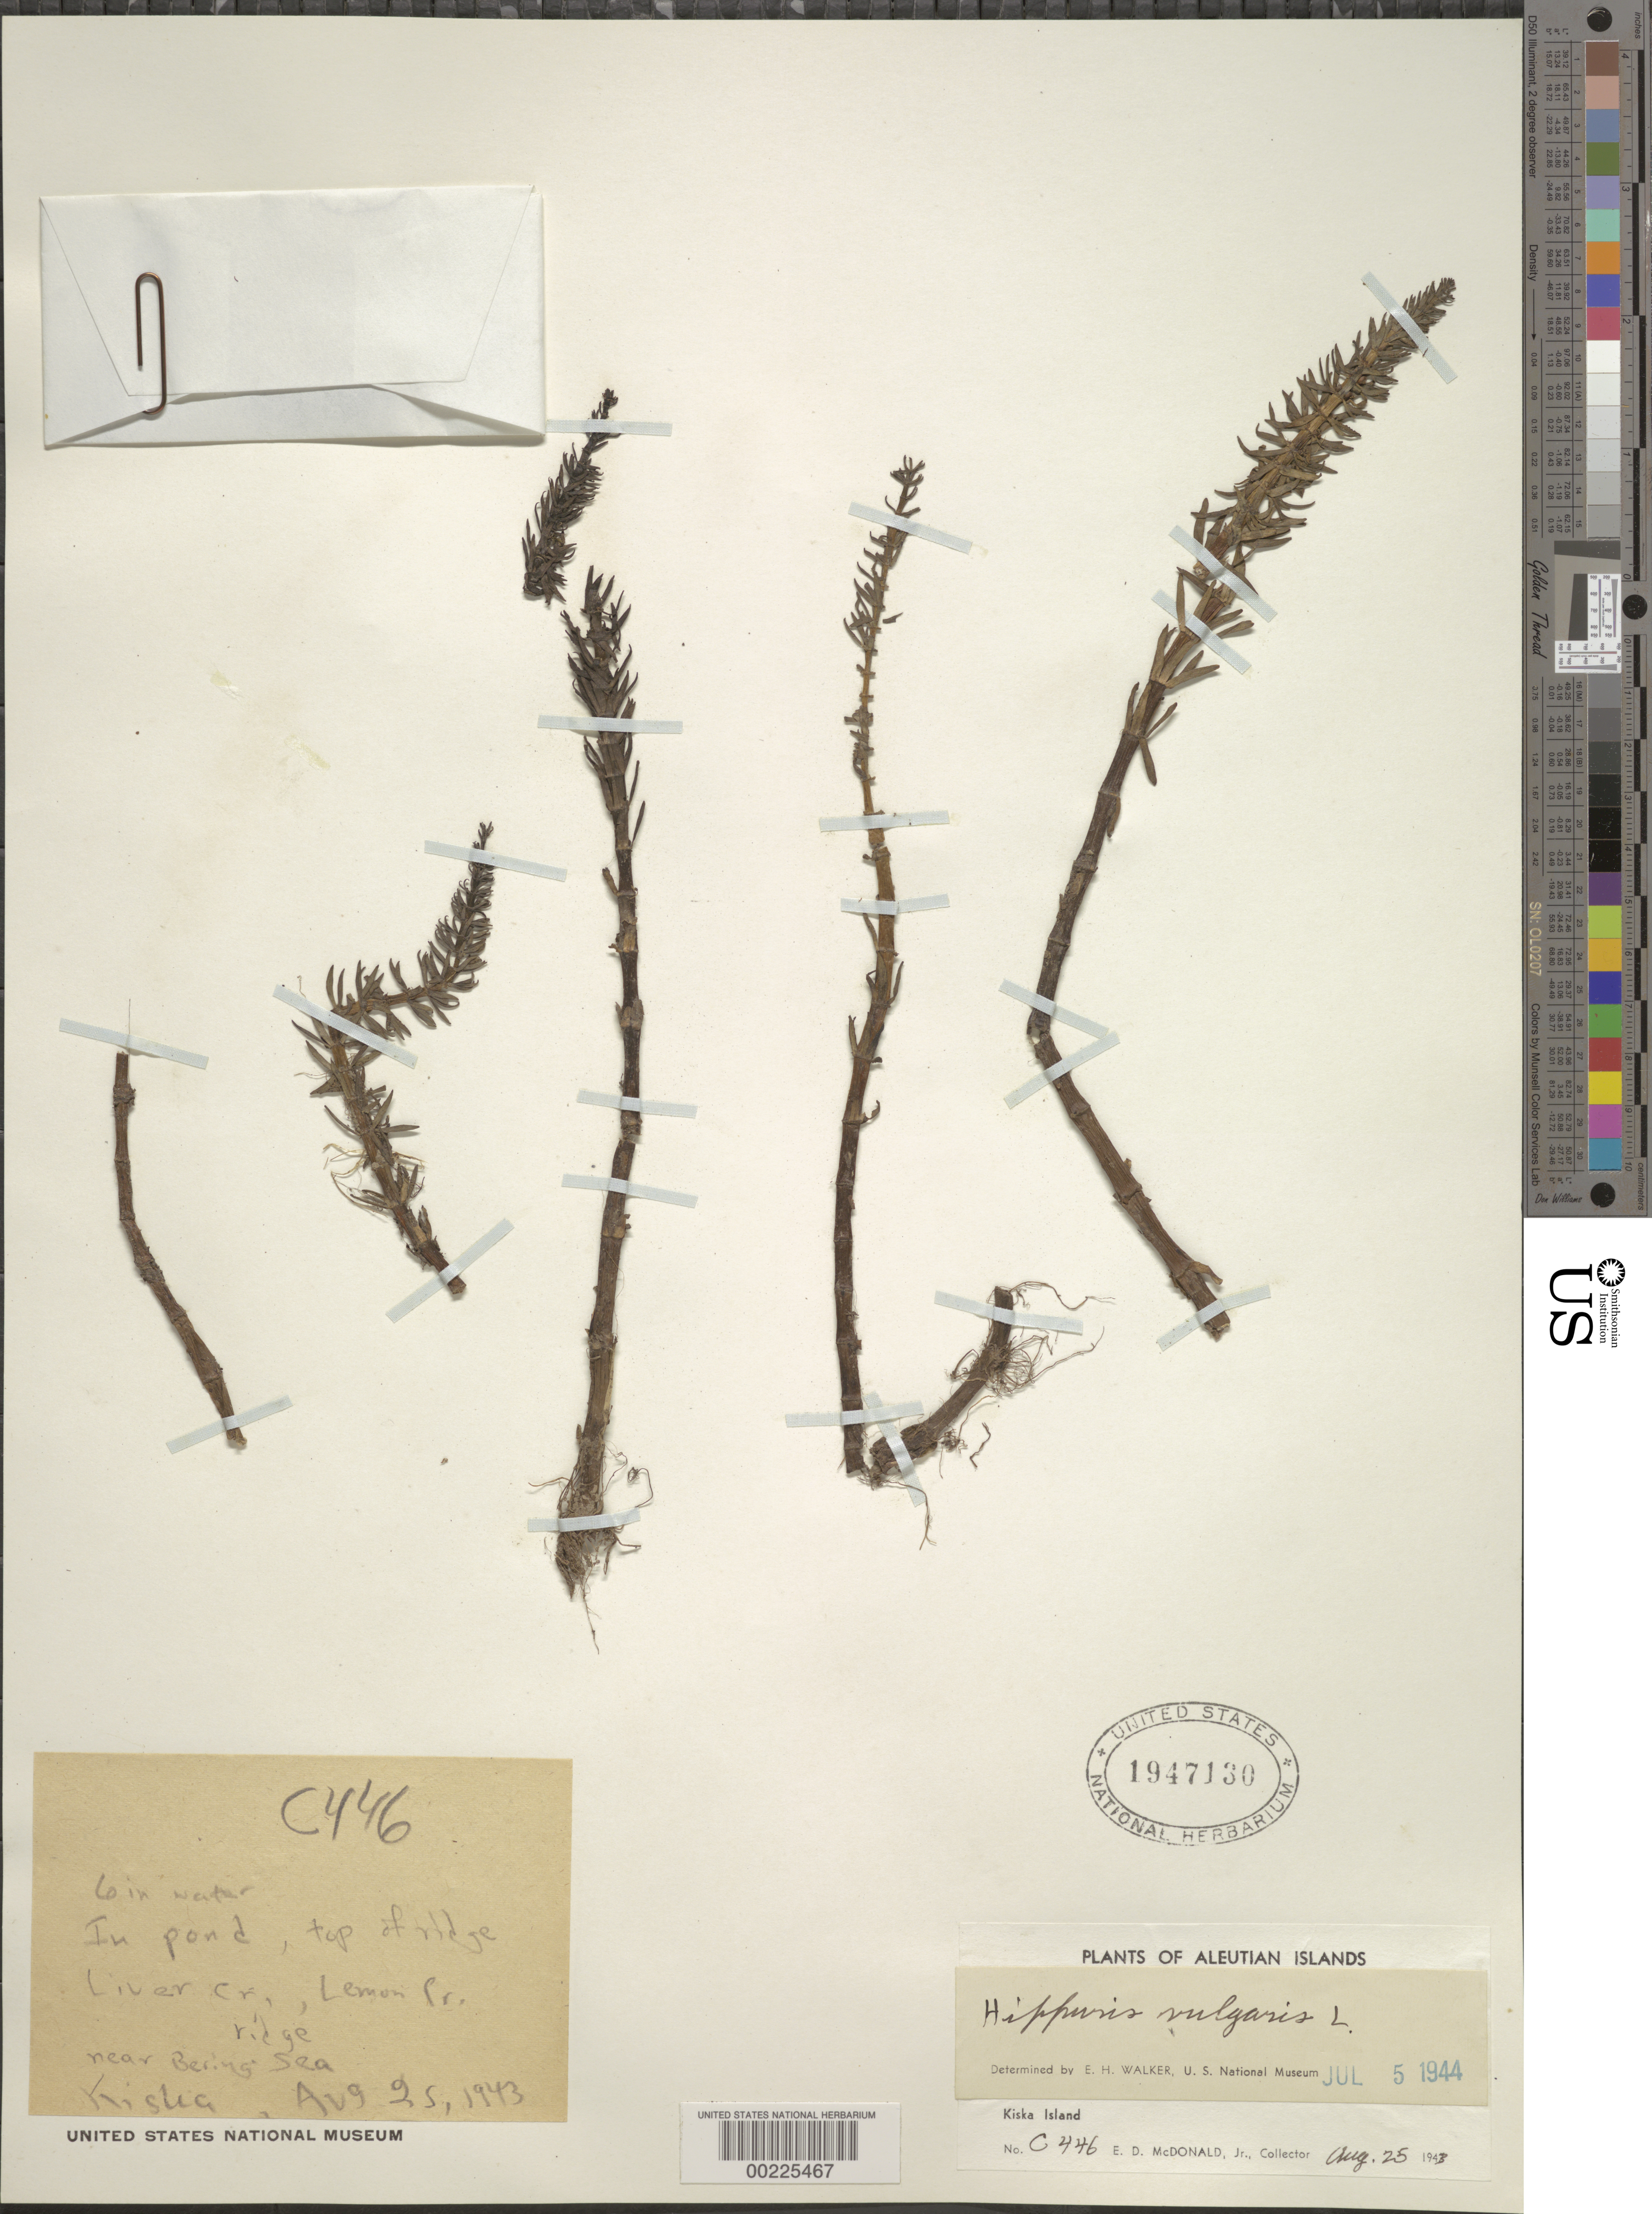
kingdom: Plantae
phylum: Tracheophyta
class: Magnoliopsida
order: Lamiales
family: Plantaginaceae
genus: Hippuris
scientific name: Hippuris vulgaris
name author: L.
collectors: E. D. McDonald Jr.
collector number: C446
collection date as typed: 25 Aug 1943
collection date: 1943-08-25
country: United States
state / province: Alaska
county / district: Aleutians West Census Area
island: Kiska Island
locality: Kiska island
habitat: In pond, top of ridge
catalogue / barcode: US 1947130